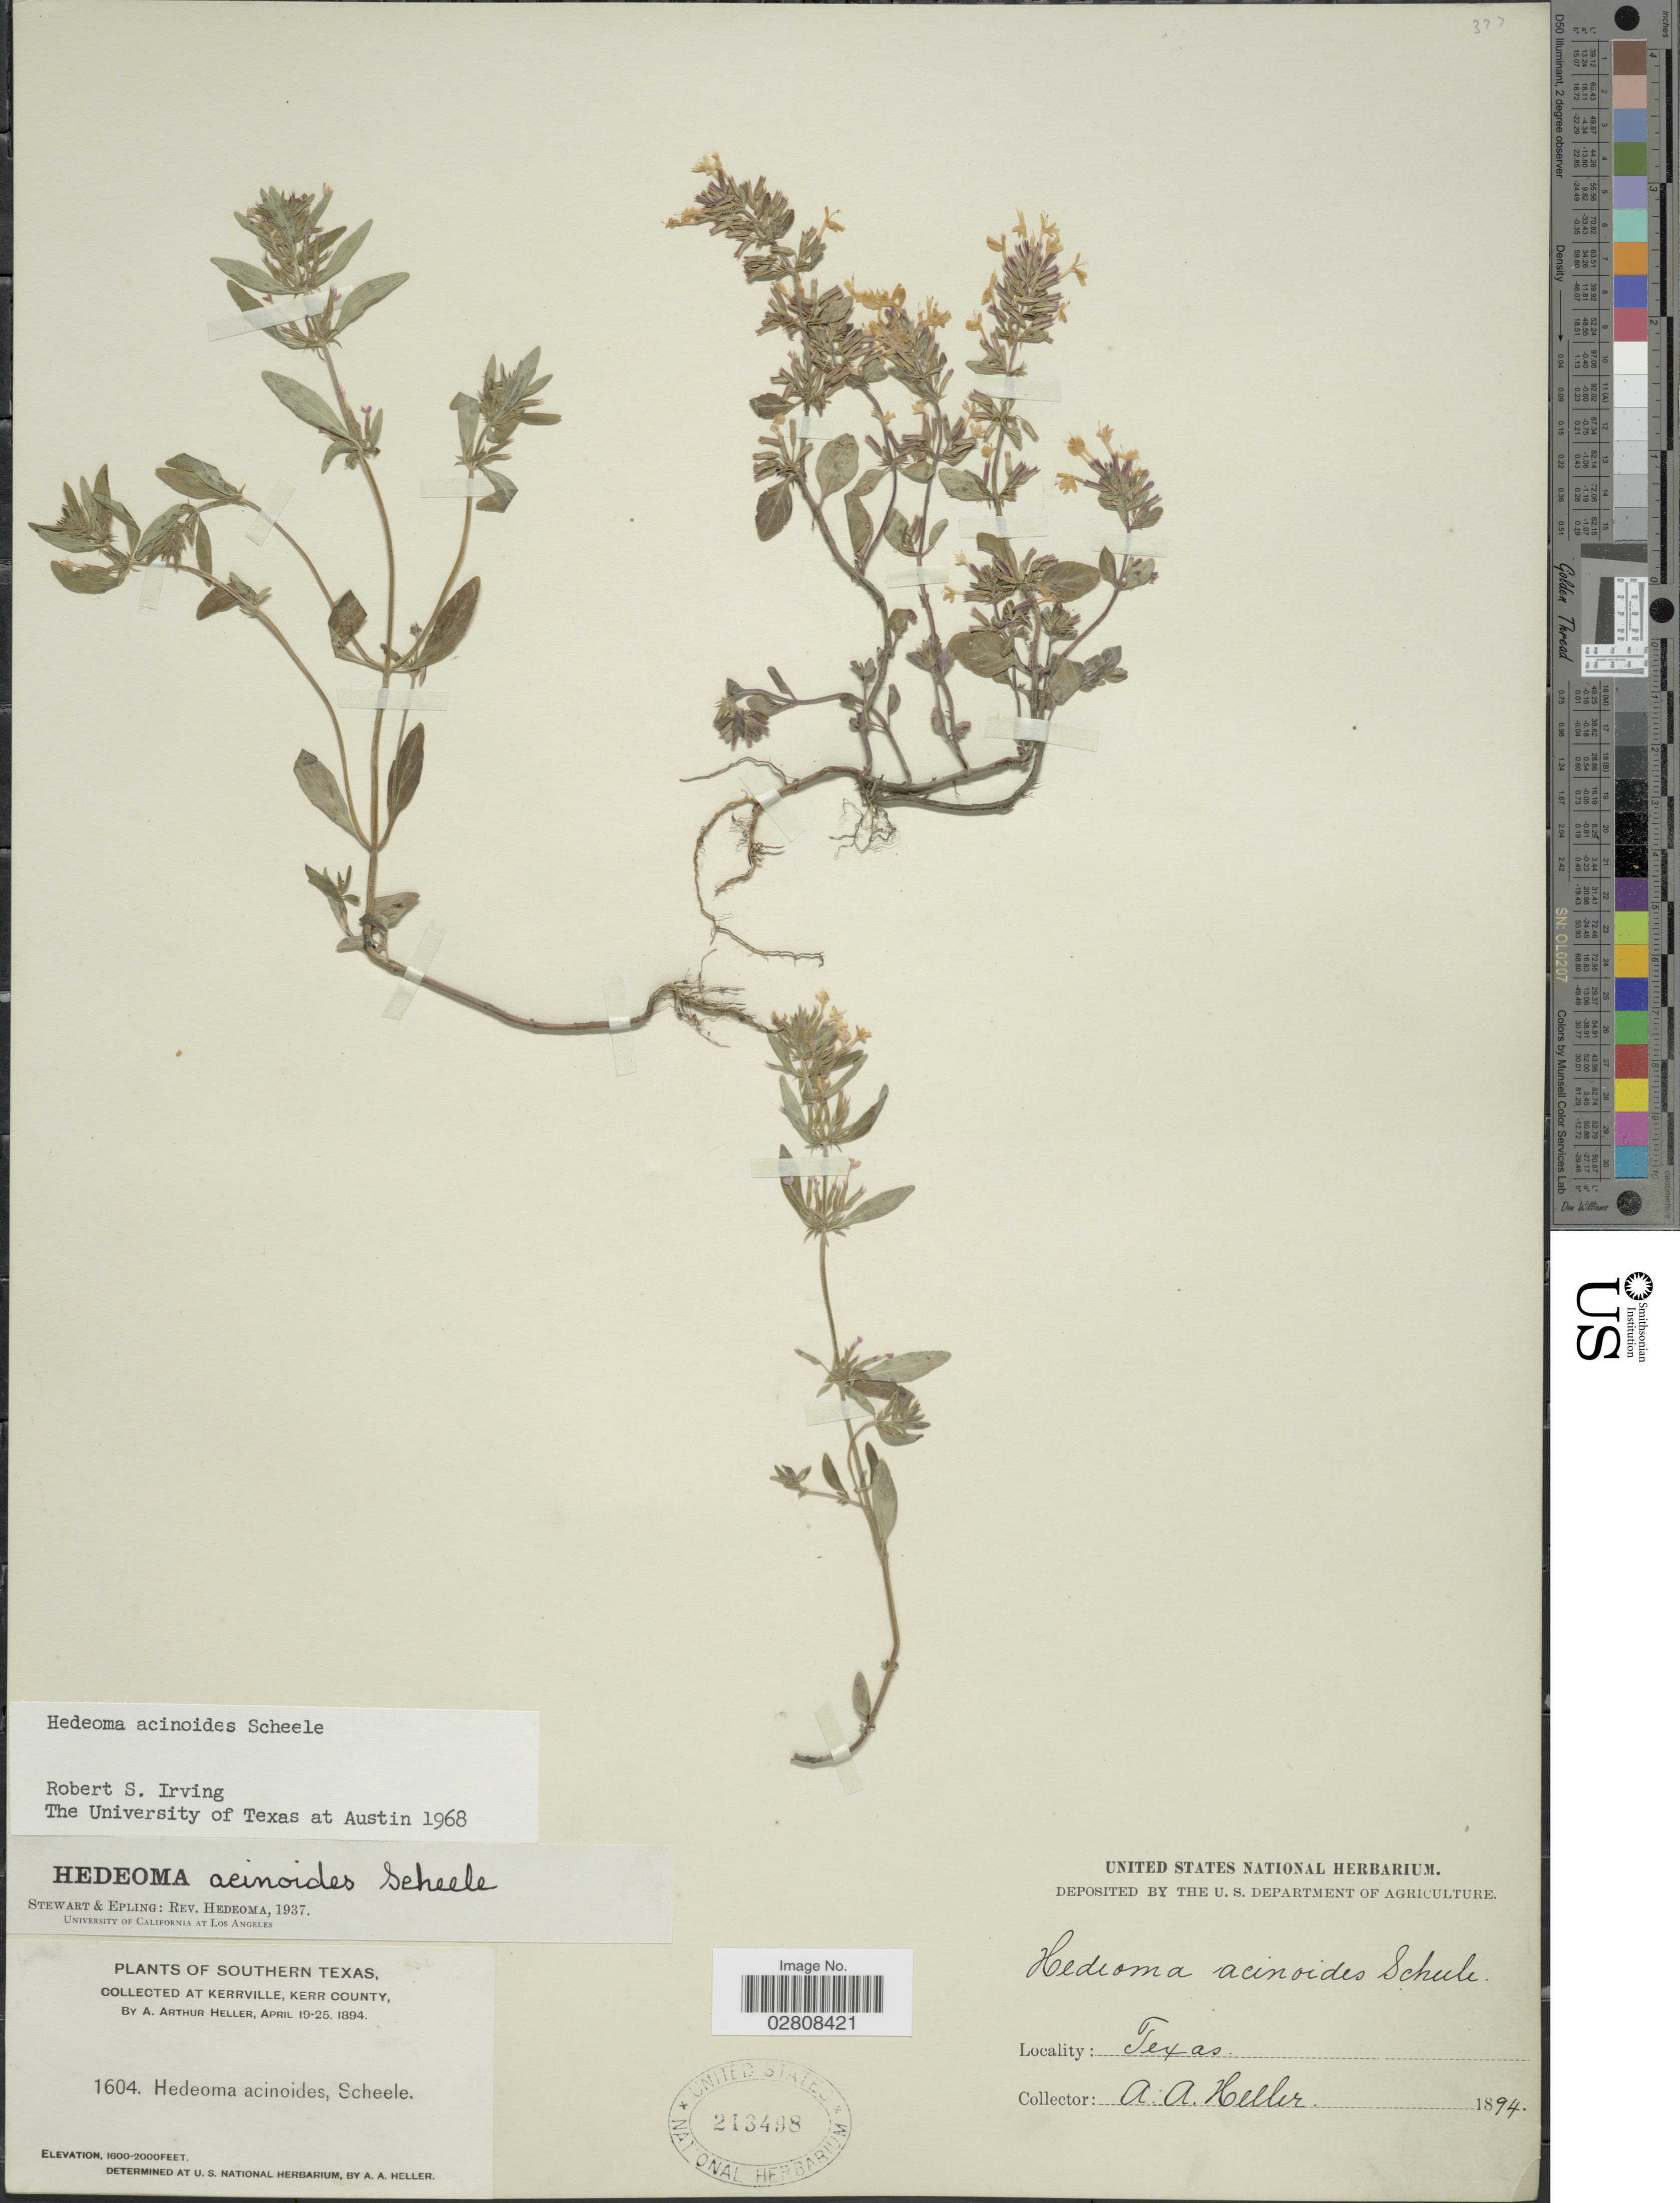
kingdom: Plantae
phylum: Tracheophyta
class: Magnoliopsida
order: Lamiales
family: Lamiaceae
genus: Hedeoma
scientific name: Hedeoma acinoides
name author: Scheele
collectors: A. A. Heller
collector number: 1604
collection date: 1894-04-19/1894-04-25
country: United States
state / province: Texas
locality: Southern Texas. Kerrville, Kerr County.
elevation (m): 488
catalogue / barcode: US 213498